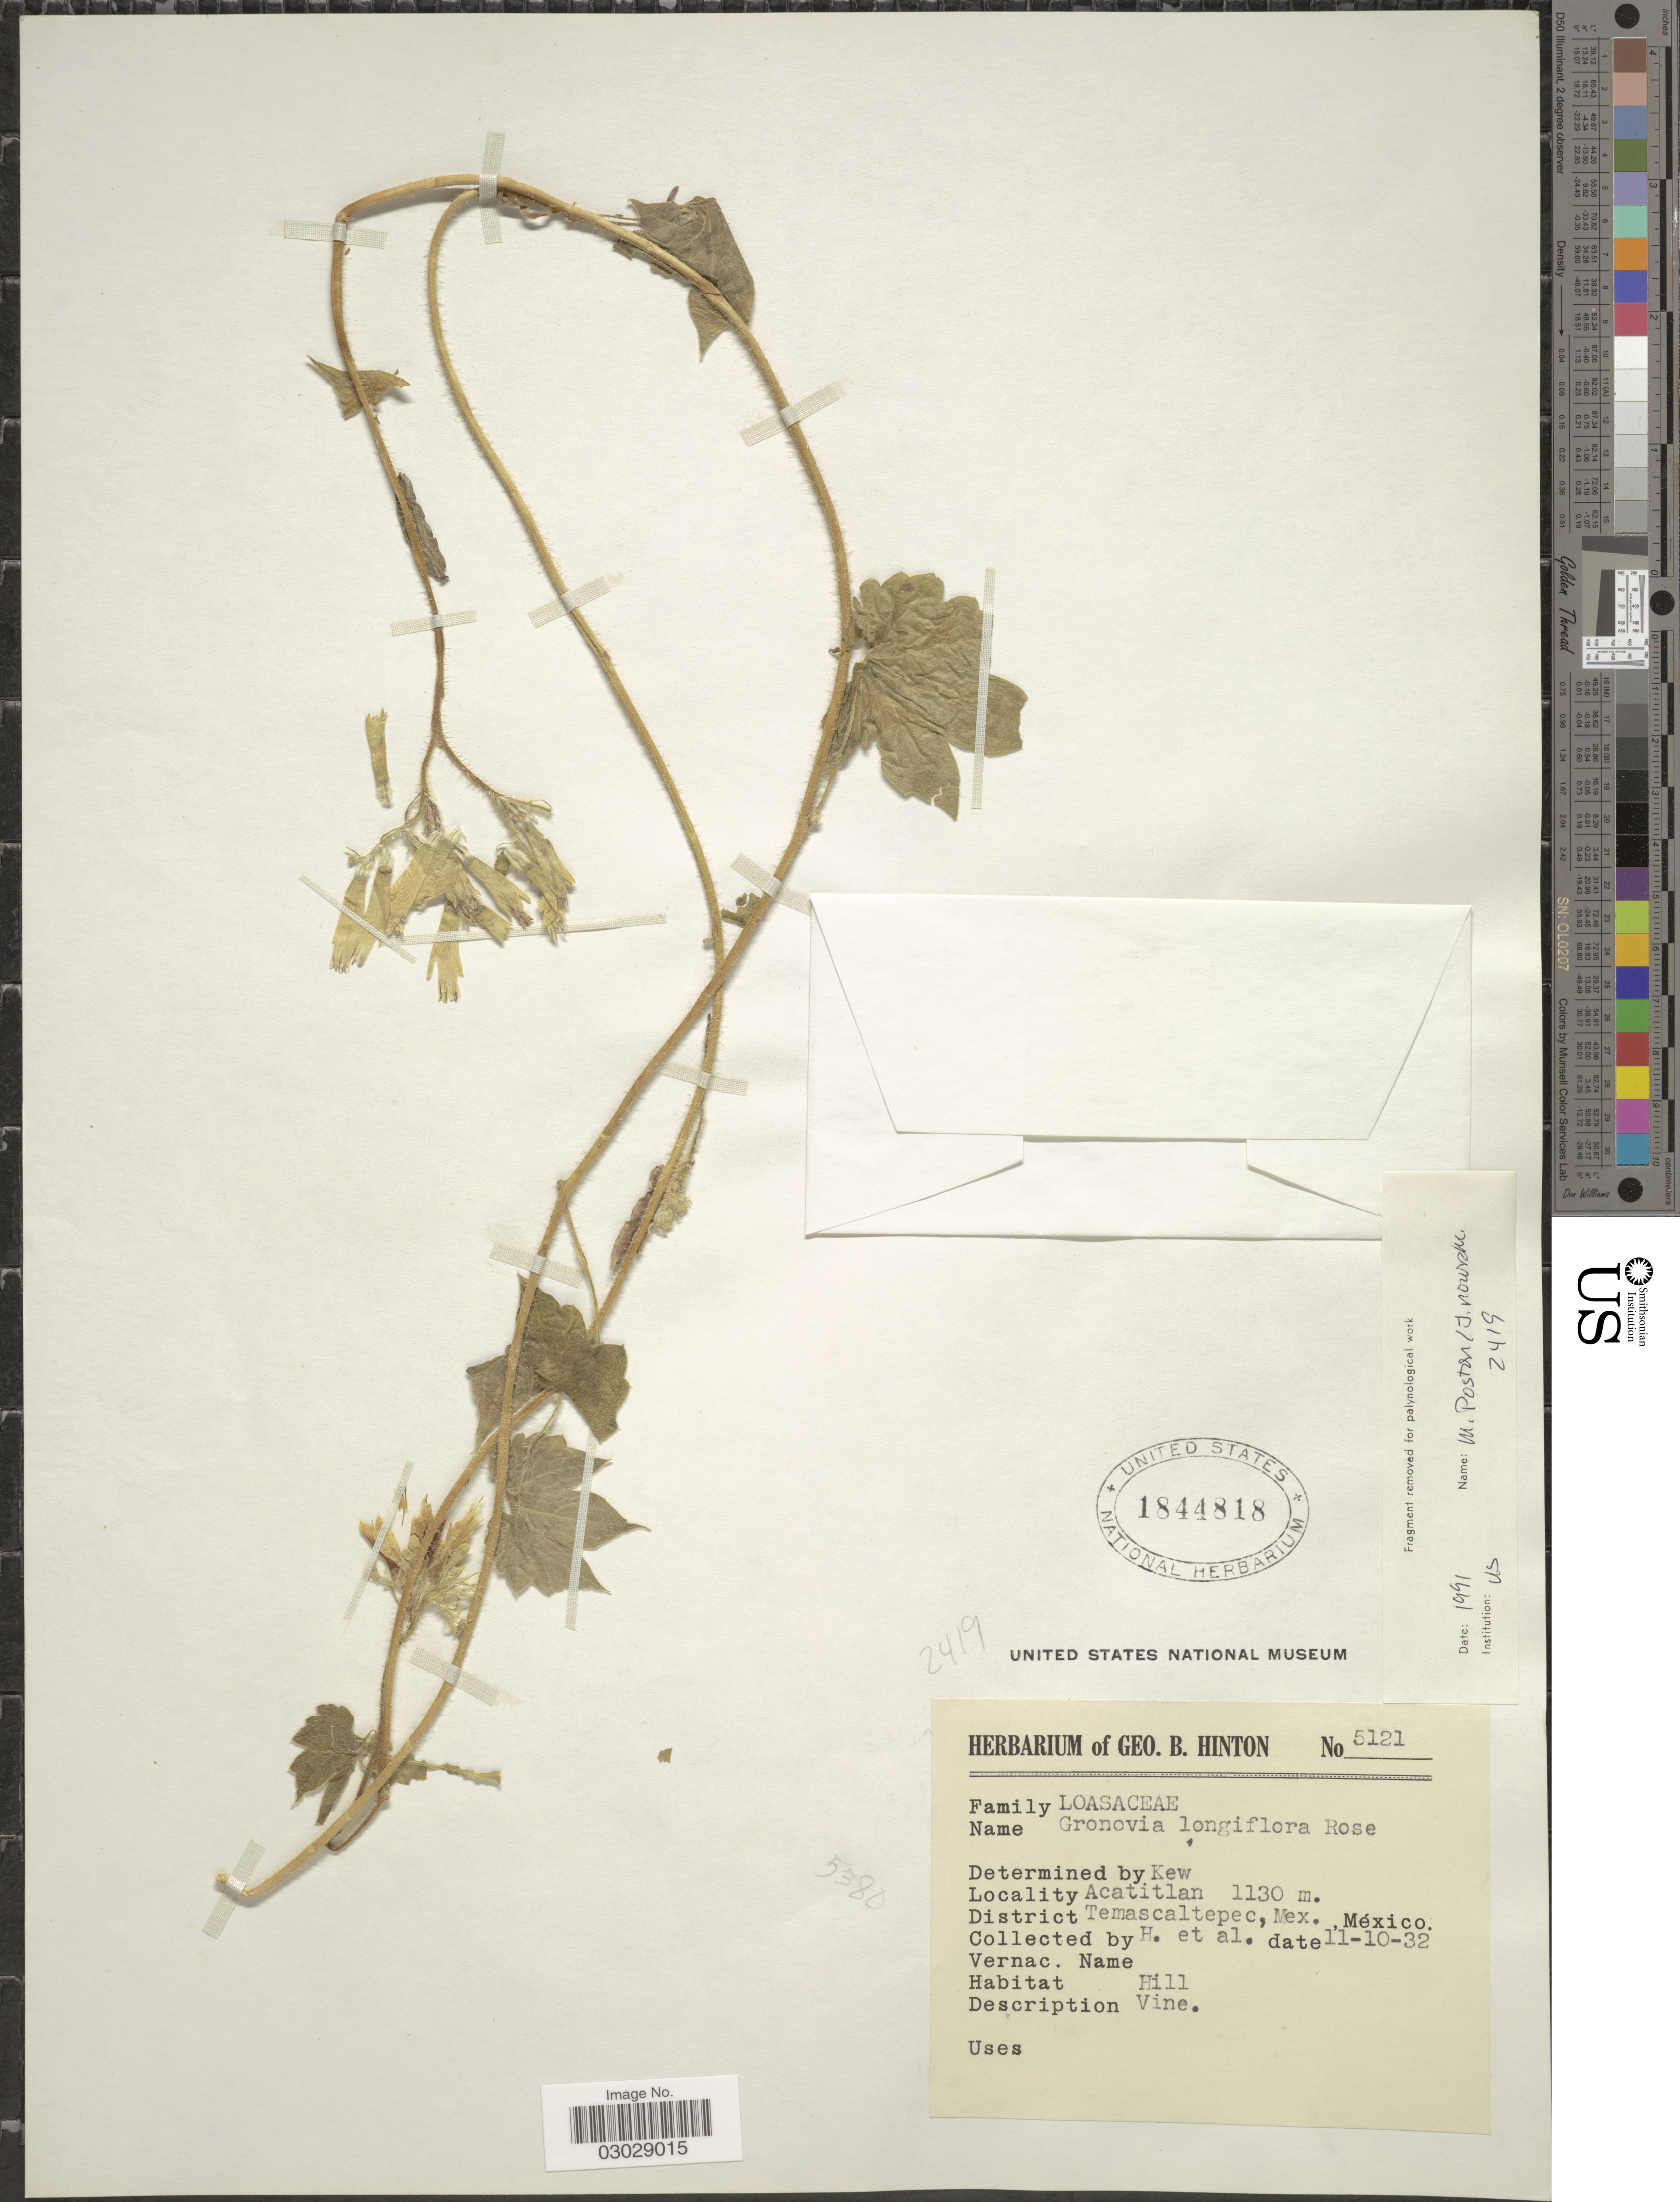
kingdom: Plantae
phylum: Tracheophyta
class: Magnoliopsida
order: Cornales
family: Loasaceae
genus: Gronovia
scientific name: Gronovia longiflora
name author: Rose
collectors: G. B. Hinton & et al.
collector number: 5121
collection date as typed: Transcribed d/m/y: 11/10/32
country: Mexico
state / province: México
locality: Acatitlan. District Temascaltepec, Mex.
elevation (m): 1130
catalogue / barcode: US 1844818